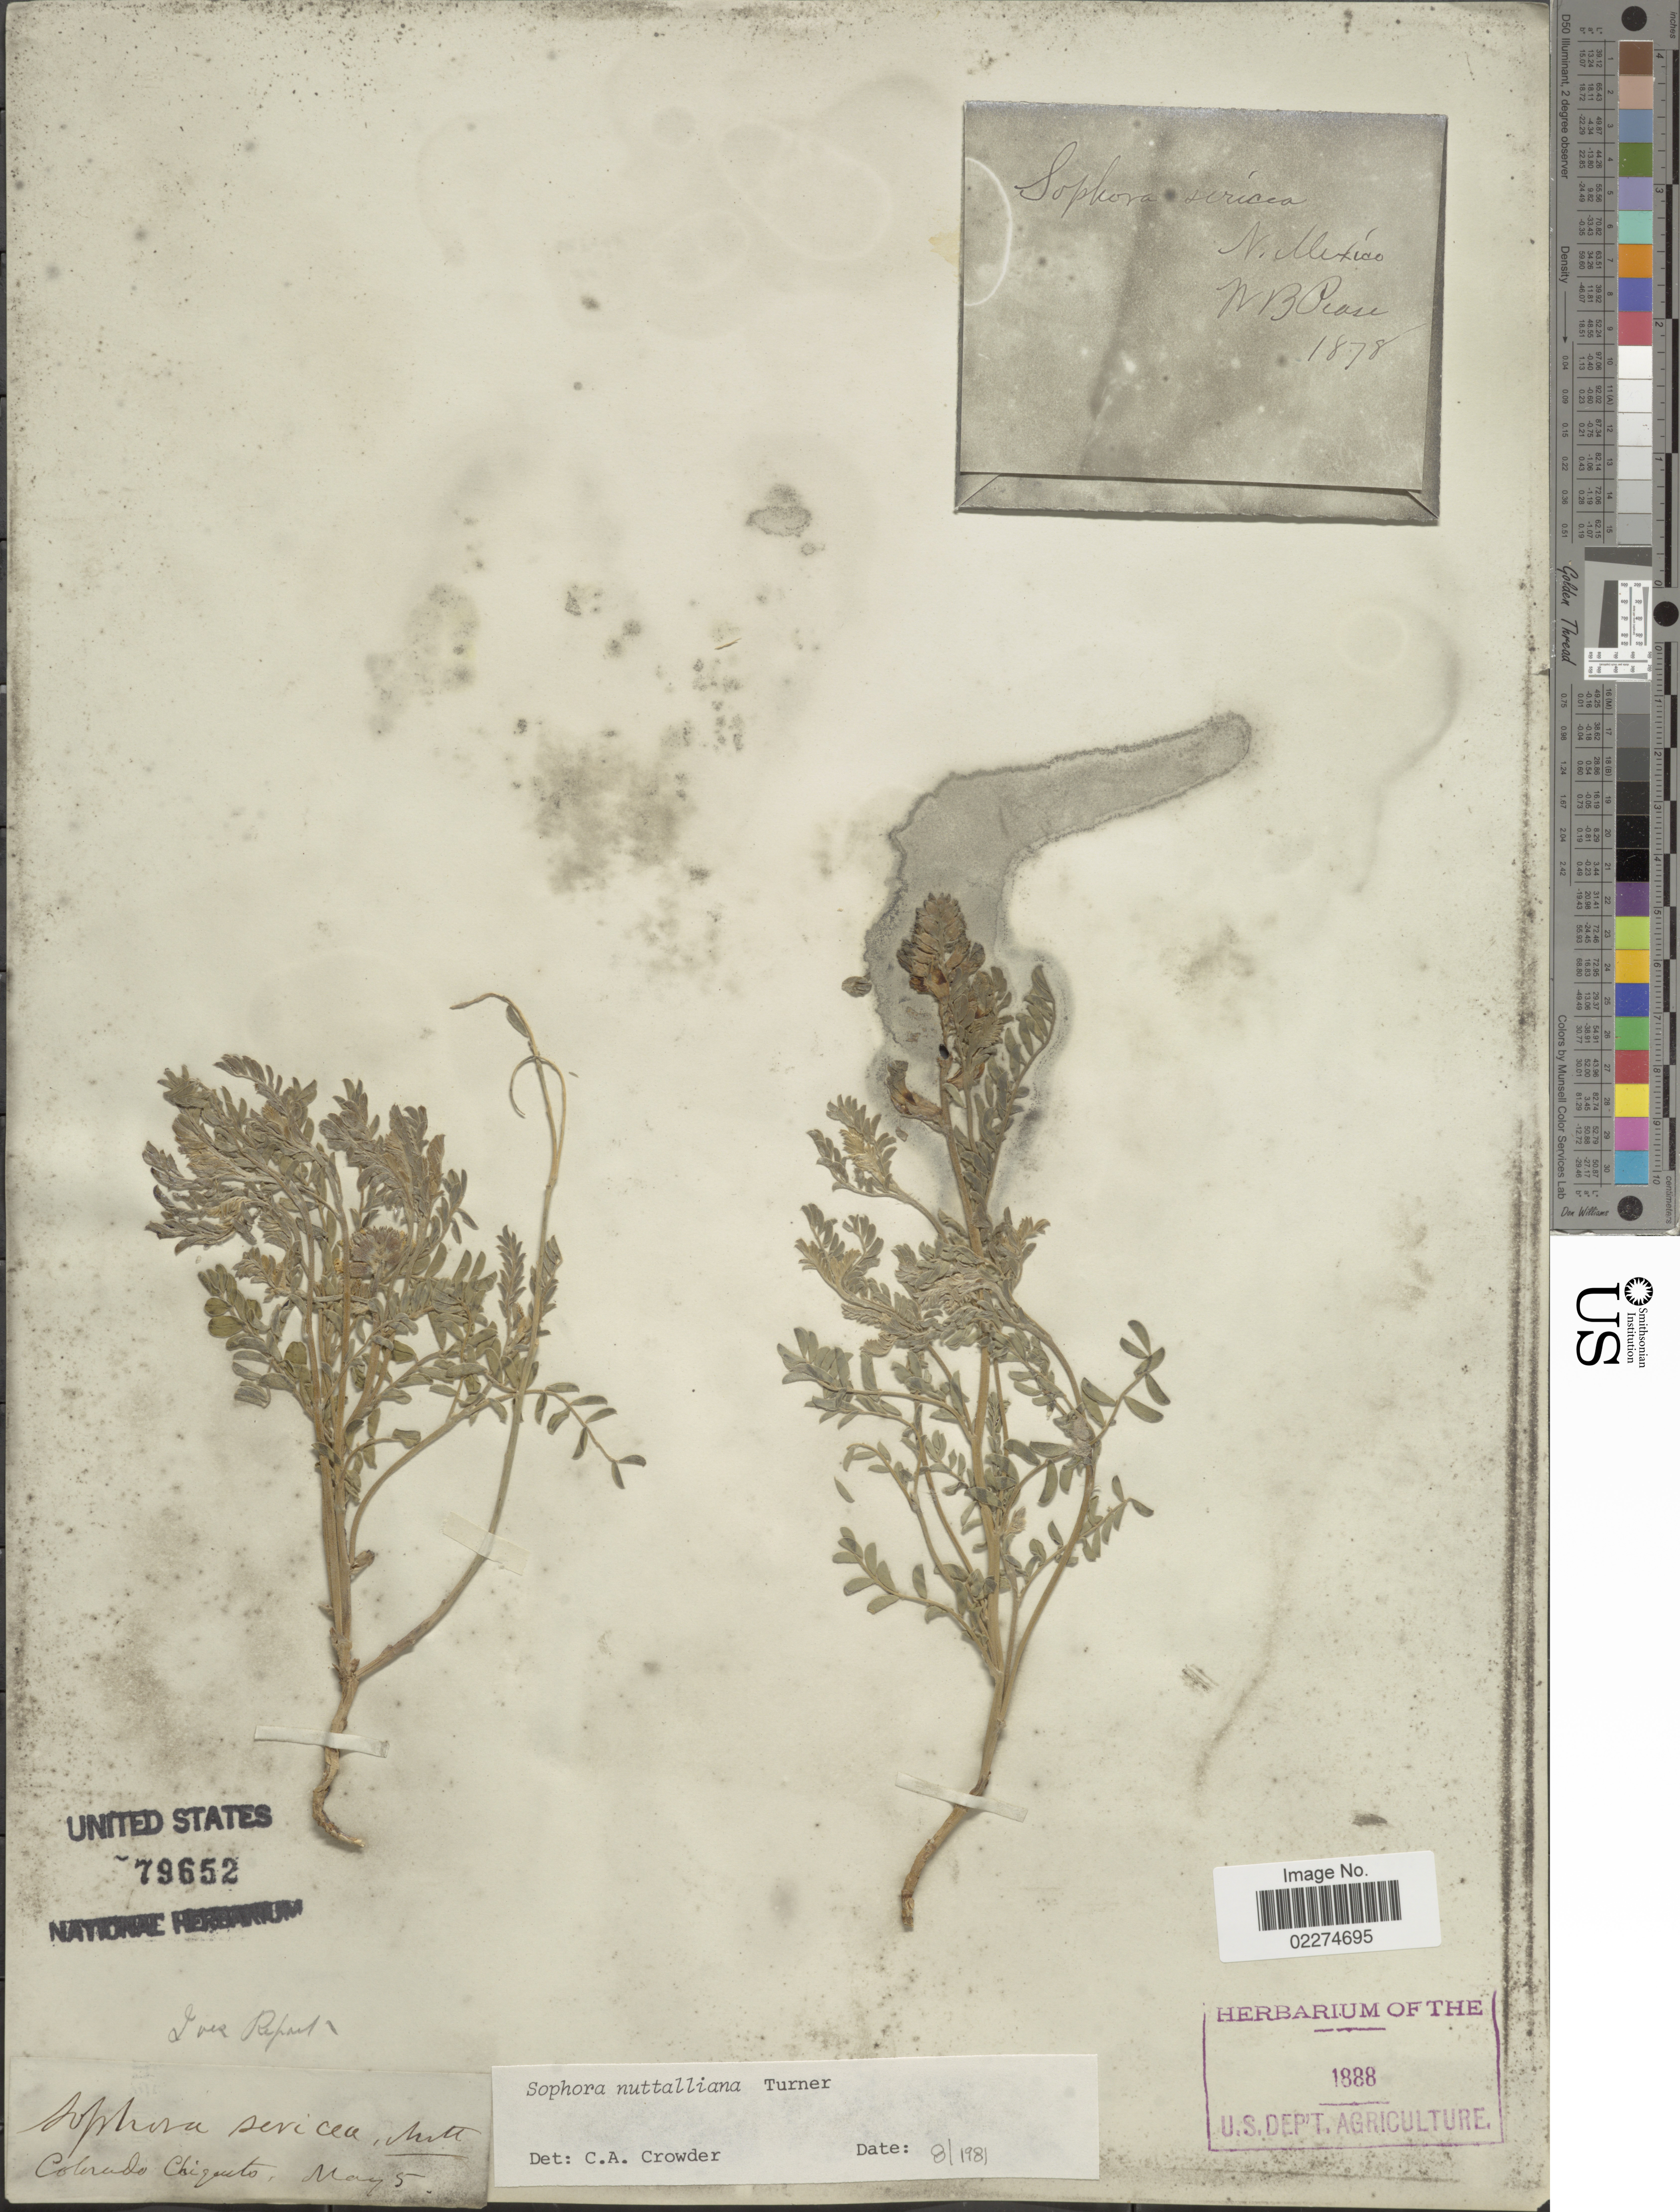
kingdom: Plantae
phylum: Tracheophyta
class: Magnoliopsida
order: Fabales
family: Fabaceae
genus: Sophora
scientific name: Sophora nuttalliana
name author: B.L. Turner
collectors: ex herb. U. S. Department of Agriculture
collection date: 1888-05-05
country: United States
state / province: Colorado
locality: Colorado Chiqueto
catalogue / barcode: US 79652